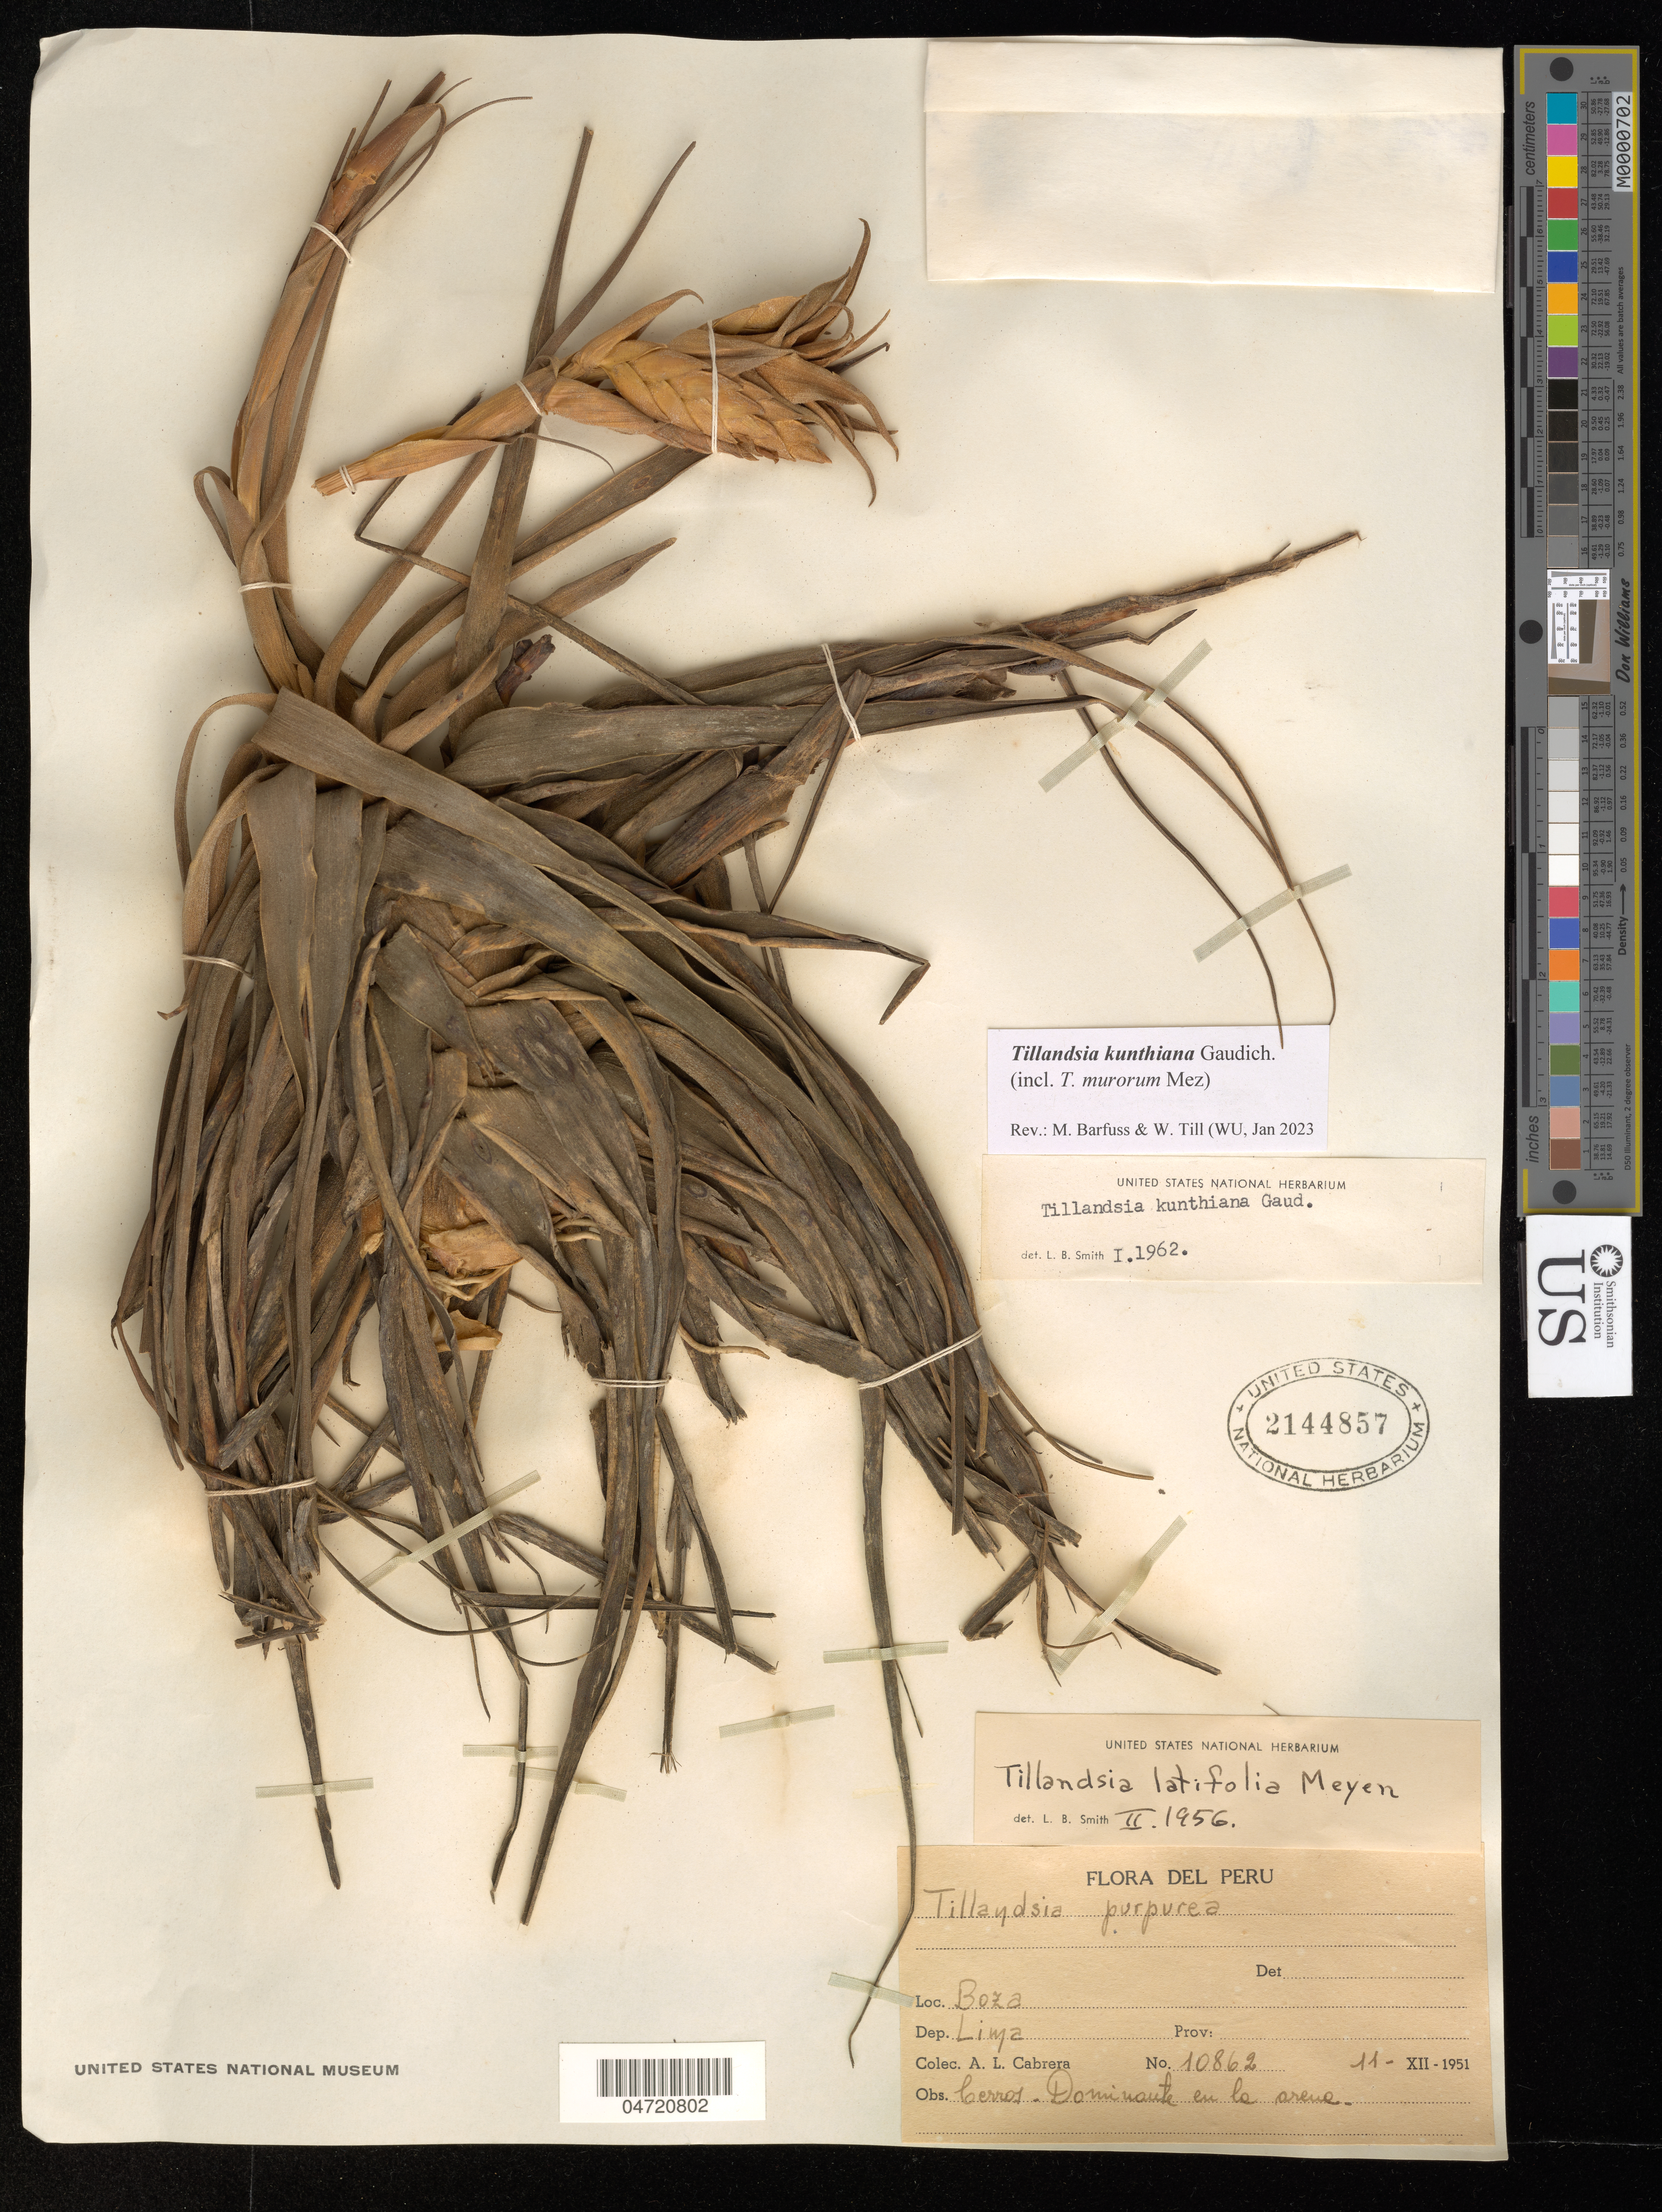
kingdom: Plantae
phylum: Tracheophyta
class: Liliopsida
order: Poales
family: Bromeliaceae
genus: Tillandsia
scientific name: Tillandsia kunthiana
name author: Gaudich.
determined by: Barfuss, Michael H.; Till, W.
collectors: A. L. Cabrera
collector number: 10862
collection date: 1951-12-11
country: Peru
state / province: Lima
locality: Boza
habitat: Cerros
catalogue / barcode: US 2144857